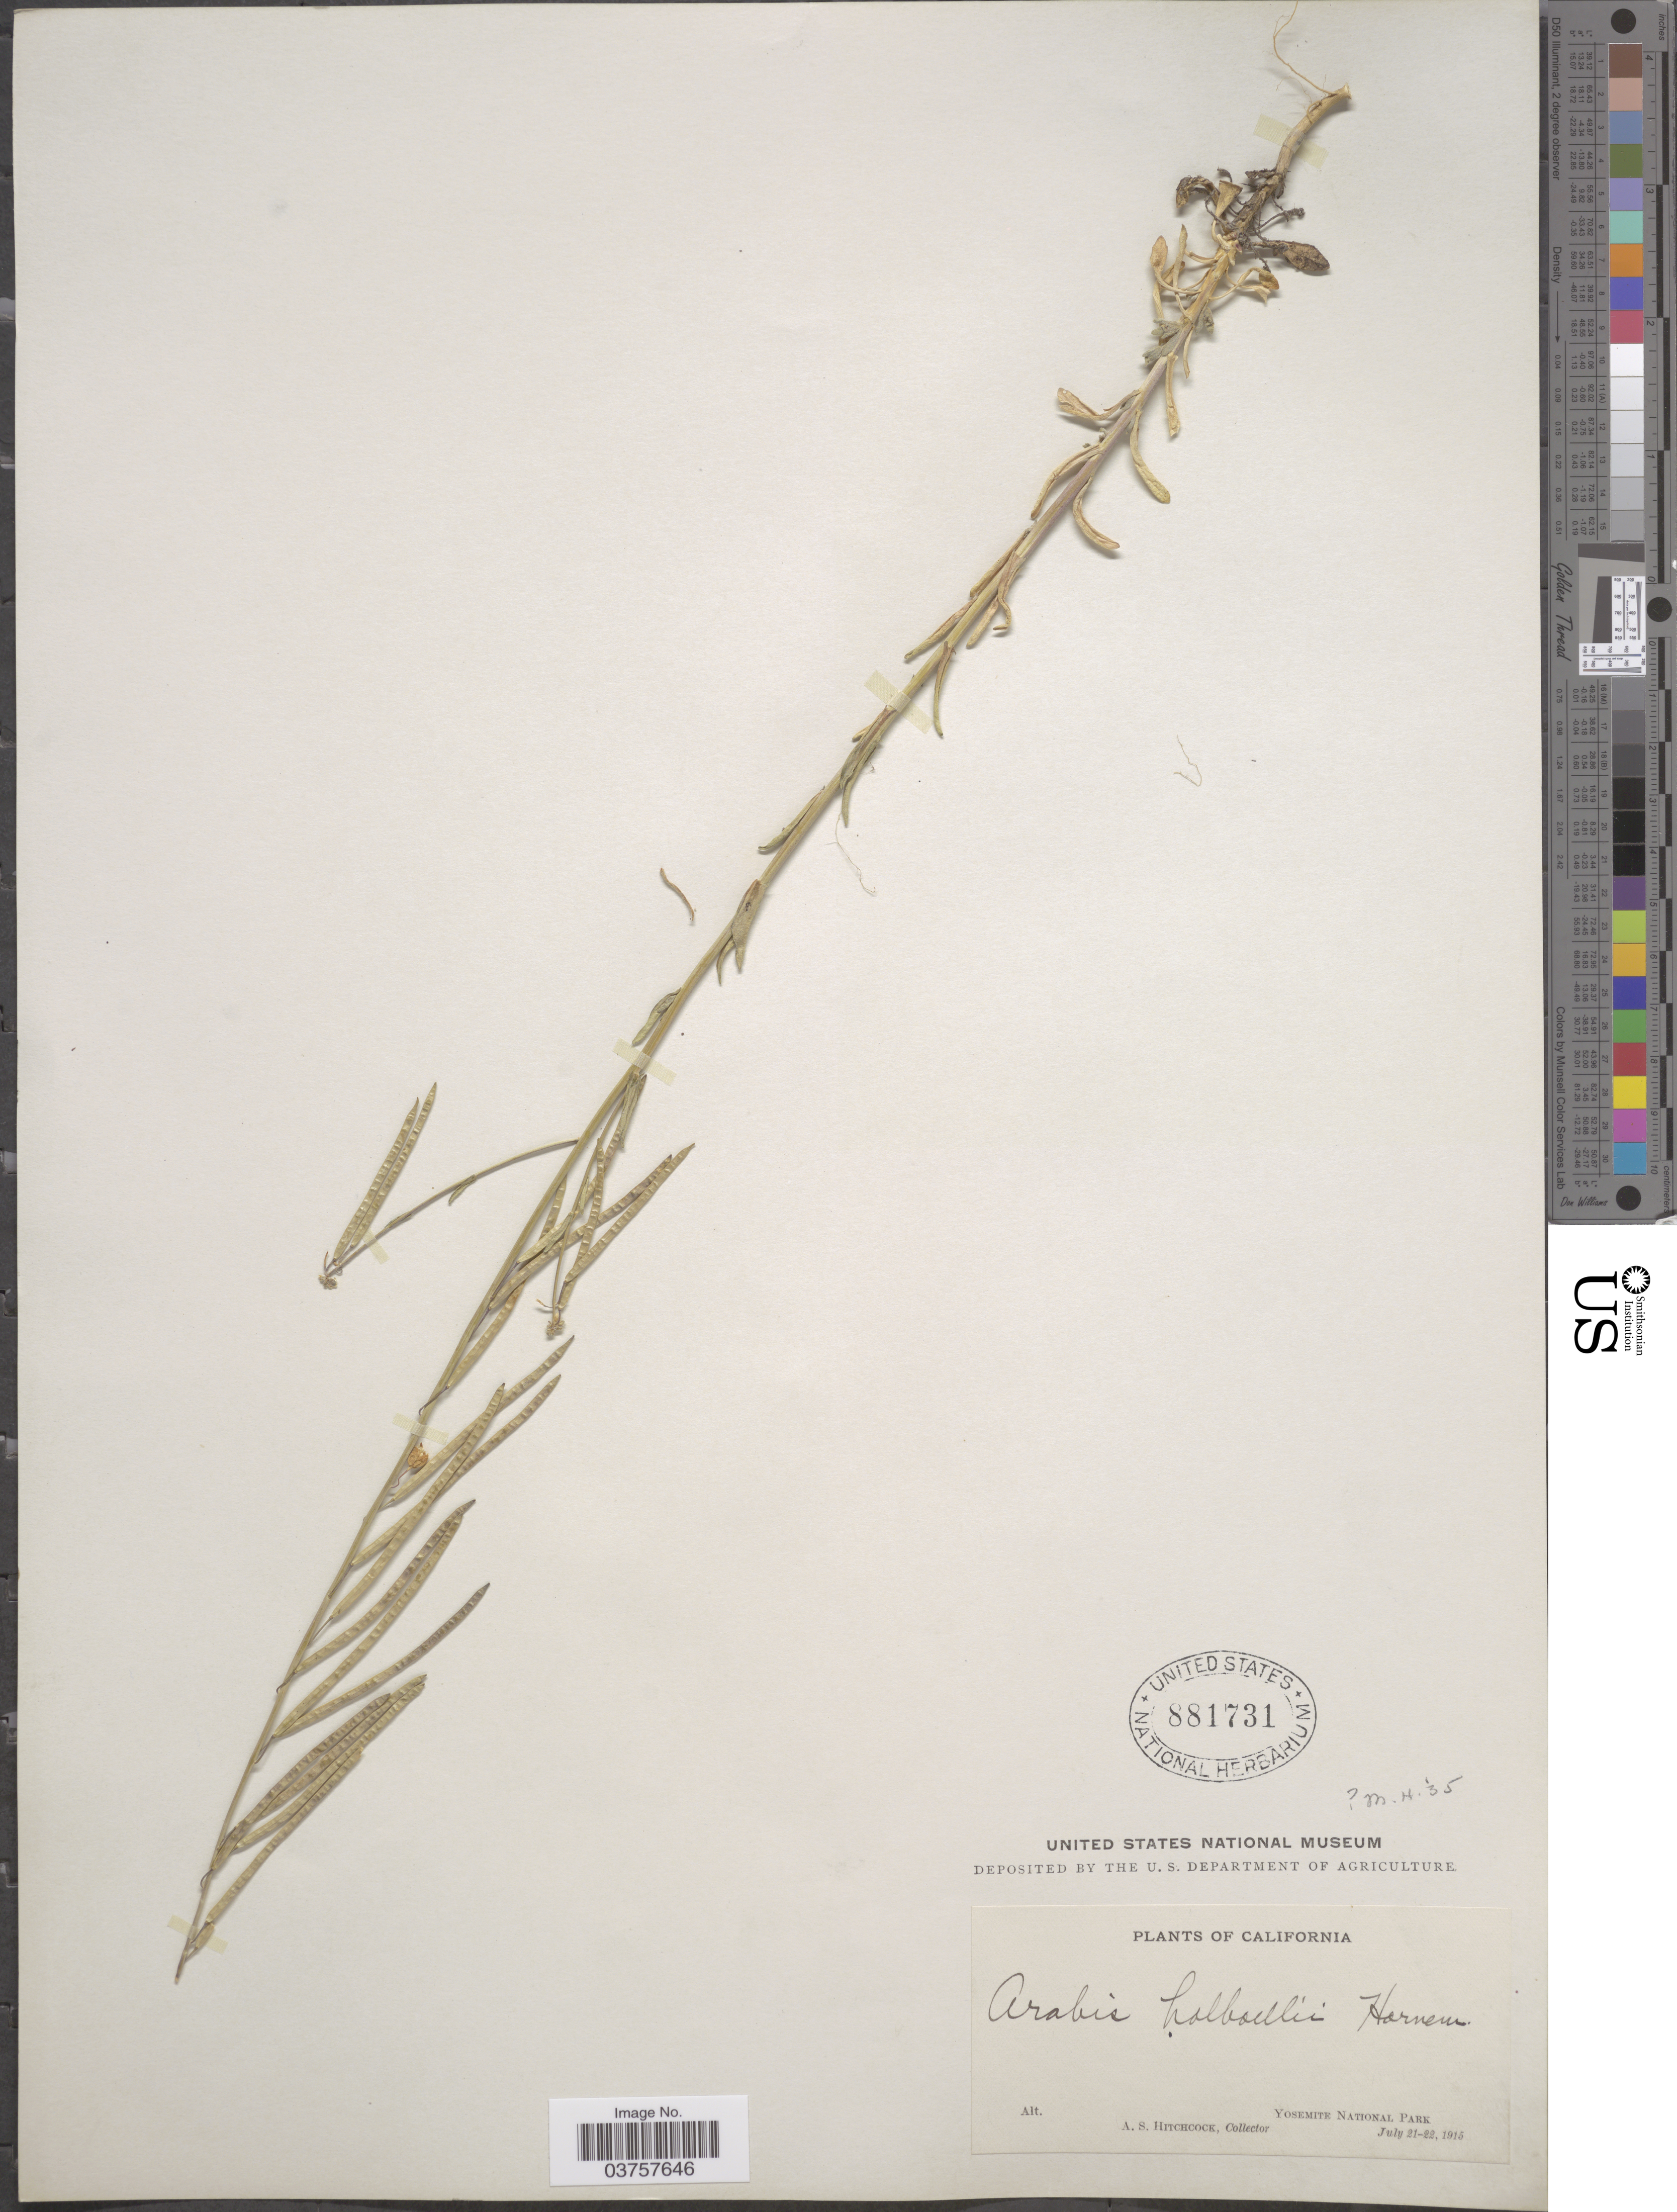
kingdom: Plantae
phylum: Tracheophyta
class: Magnoliopsida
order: Brassicales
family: Brassicaceae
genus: Arabis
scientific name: Arabis holboellii var. retrofracta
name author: Rydb.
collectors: A. S. Hitchcock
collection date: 1915-07-21/1915-07-22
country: United States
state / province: California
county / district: Mariposa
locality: Yosemite National Park.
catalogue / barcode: US 881731